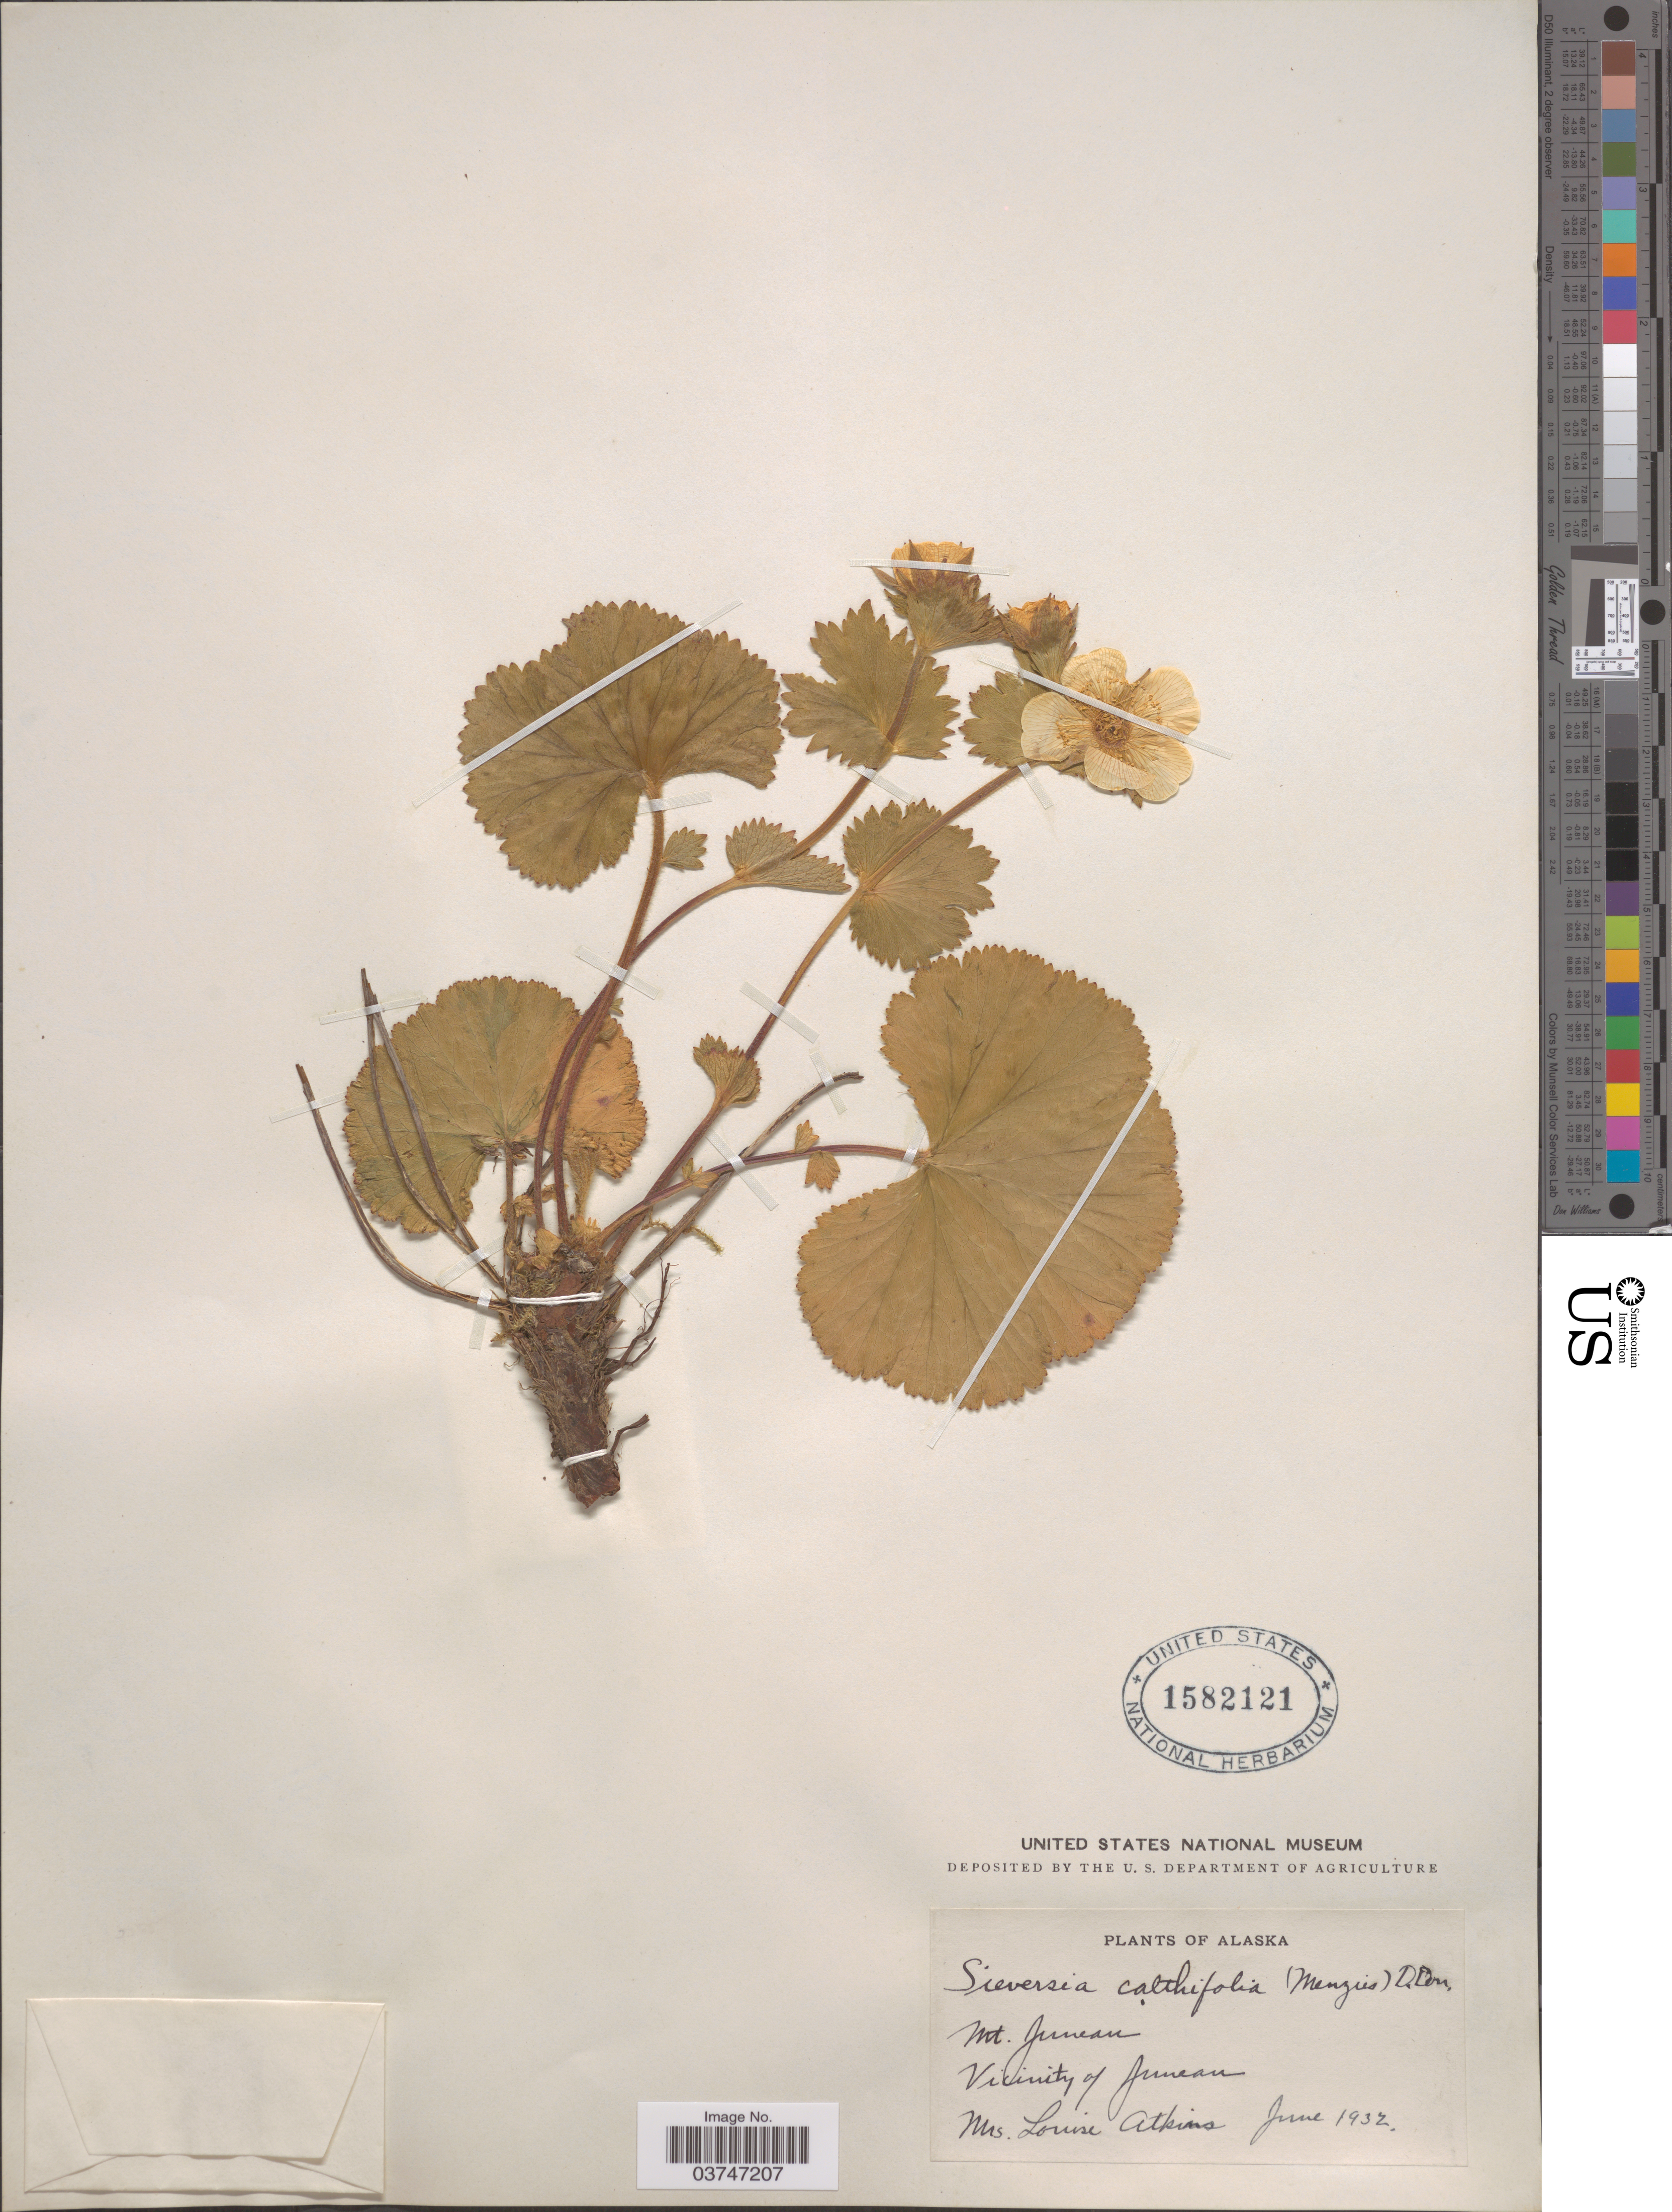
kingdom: Plantae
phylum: Tracheophyta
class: Magnoliopsida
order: Rosales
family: Rosaceae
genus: Geum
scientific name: Geum calthifolium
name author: Menzies ex Sm.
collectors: L. Atkins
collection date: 1932-06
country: United States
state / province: Alaska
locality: Mt. Juneau. Vicinity of Juneau.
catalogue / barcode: US 1582121